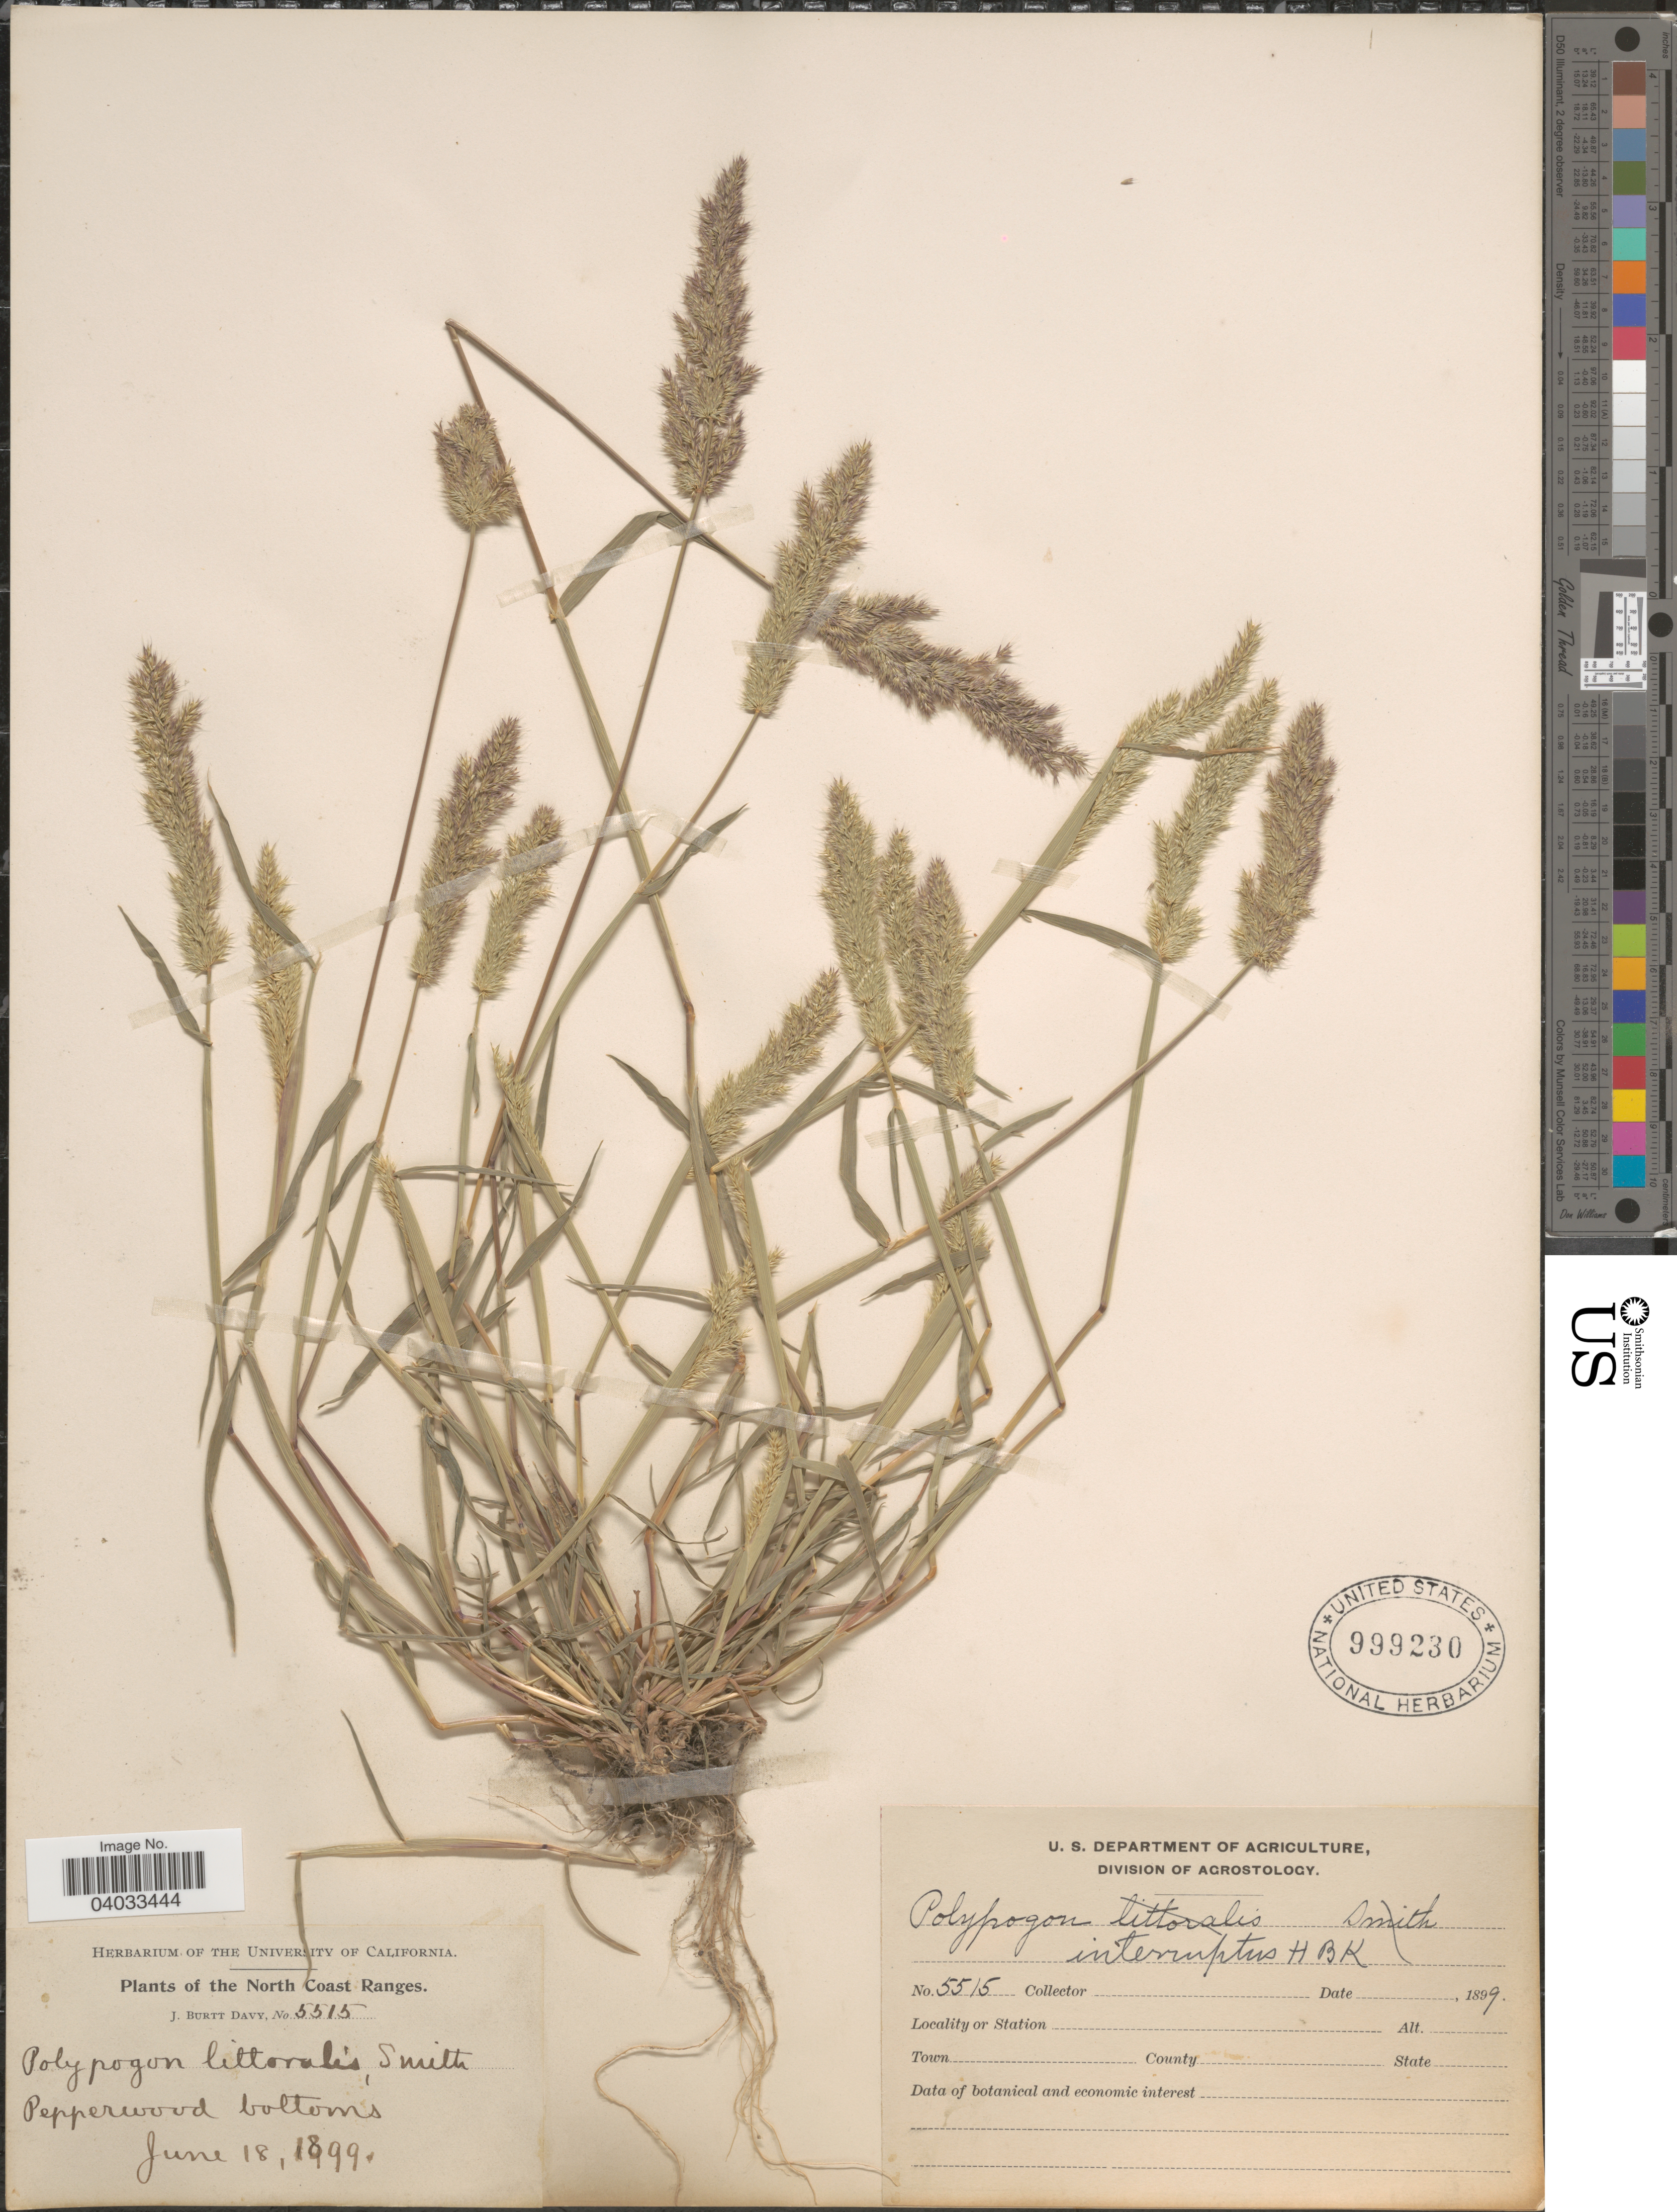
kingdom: Plantae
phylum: Tracheophyta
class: Liliopsida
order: Poales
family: Poaceae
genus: Polypogon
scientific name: Polypogon interruptus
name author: Kunth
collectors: J. Burtt Davy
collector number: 5515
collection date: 1899-06-18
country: United States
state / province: California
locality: The North Coast Ranges. Pepperwood bottoms.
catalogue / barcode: US 999230